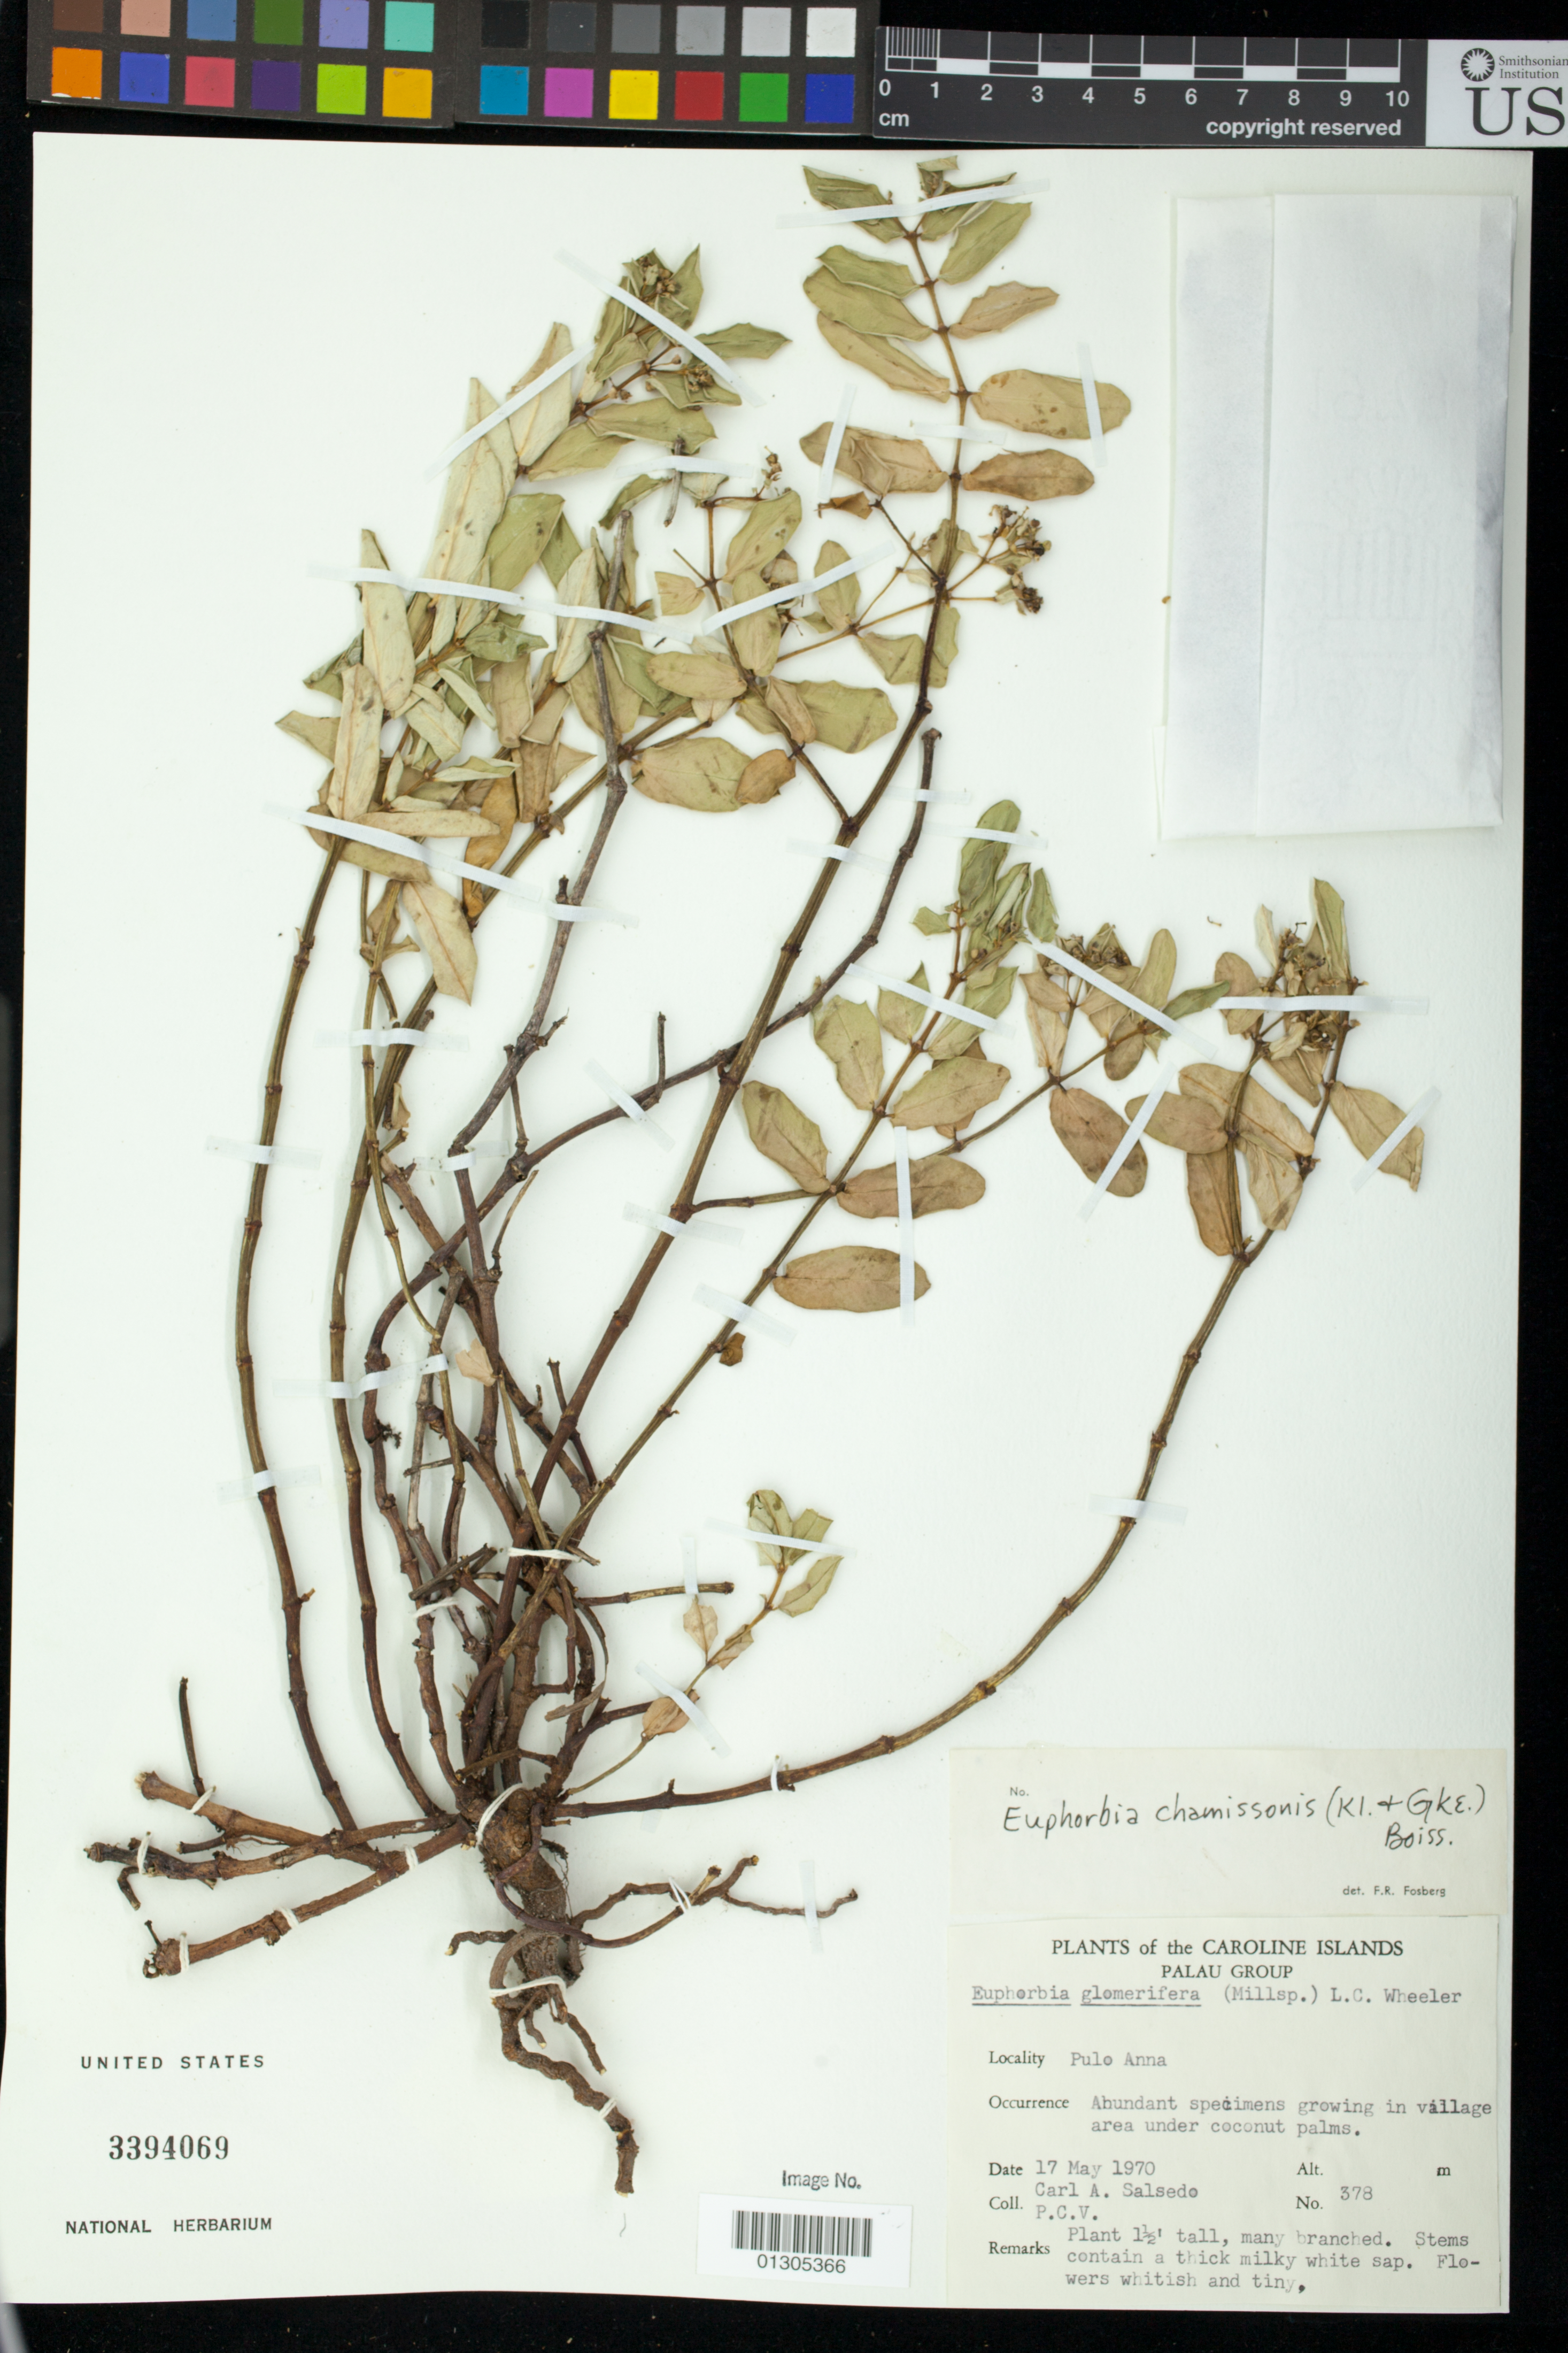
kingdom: Plantae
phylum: Tracheophyta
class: Magnoliopsida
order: Malpighiales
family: Euphorbiaceae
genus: Euphorbia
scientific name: Euphorbia chamissonis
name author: (Klotzsch ex Klotzsch & Garcke) Boiss.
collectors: C.A. Salsedo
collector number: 378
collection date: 1970-05-17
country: Palau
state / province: Belau Outliers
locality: Pulo Anna; in village area under coconut palms.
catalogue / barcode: US 3394069